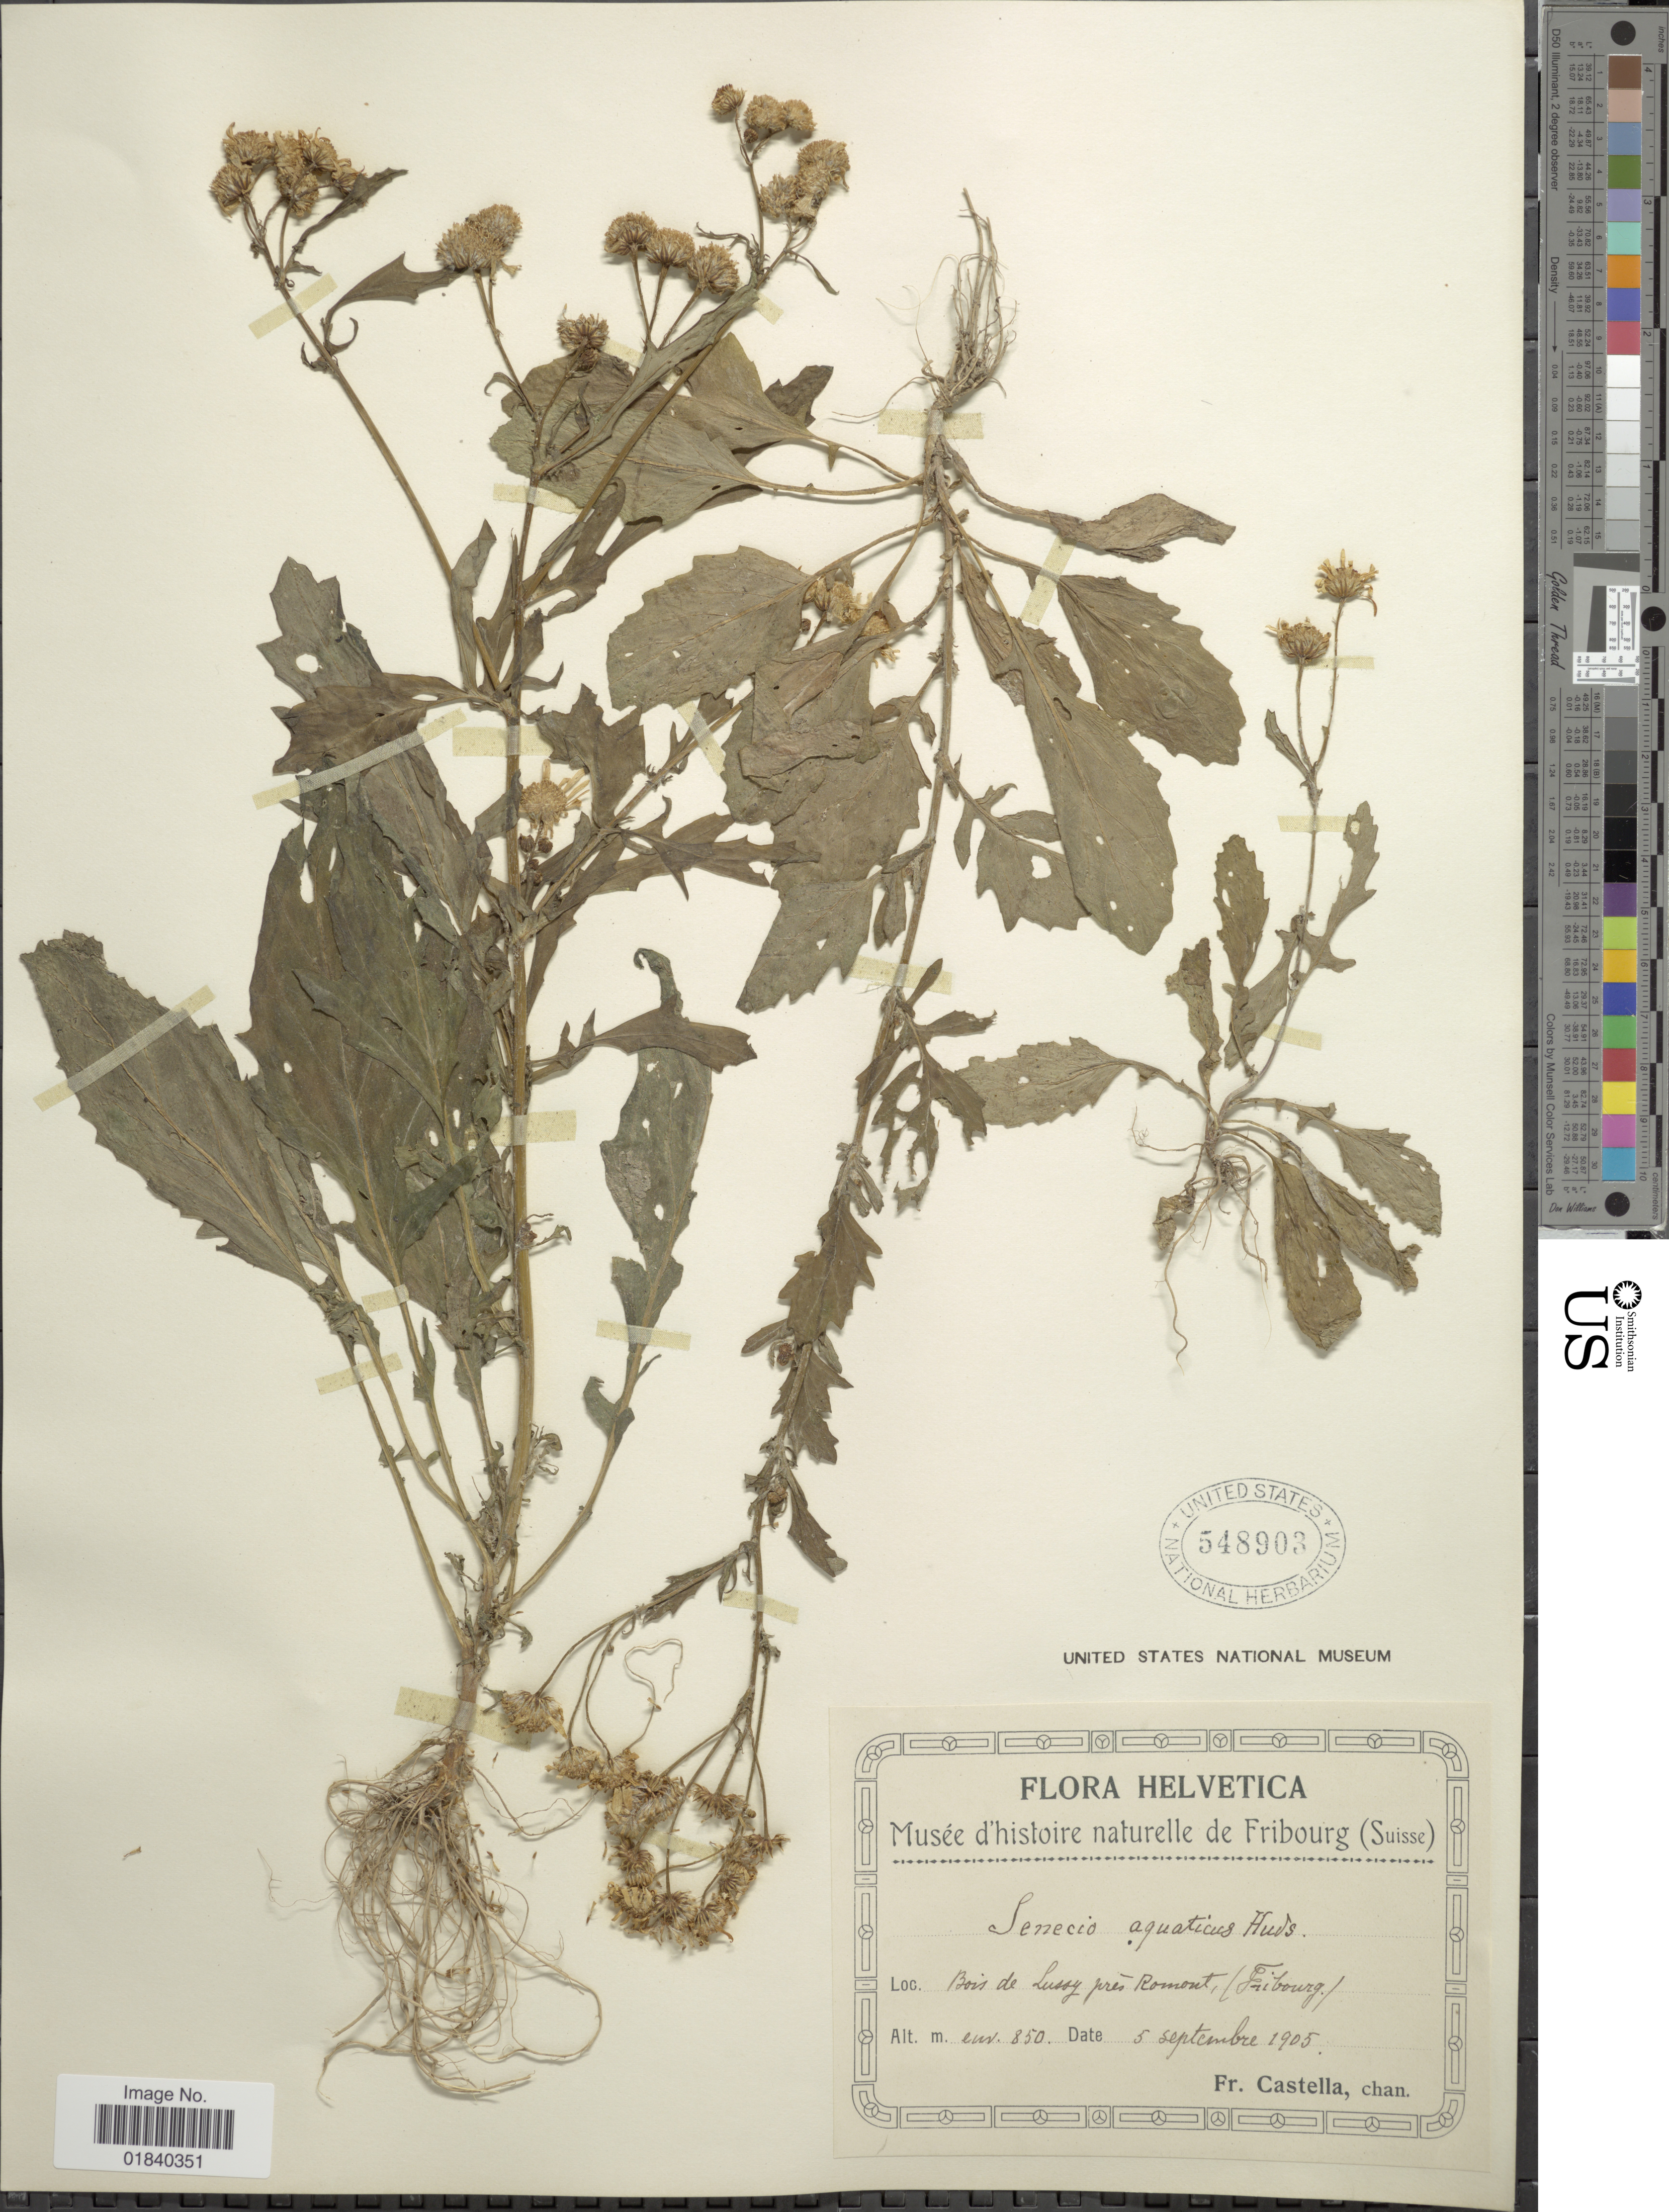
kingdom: Plantae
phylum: Tracheophyta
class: Magnoliopsida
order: Asterales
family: Asteraceae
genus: Senecio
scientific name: Senecio aquaticus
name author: Huds.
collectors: Fr. Castella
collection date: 1905-09-05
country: Switzerland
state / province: Fribourg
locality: Helevtica. Bois de Lussy pres Romont (Fribourg).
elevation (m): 850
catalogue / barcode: US 548903